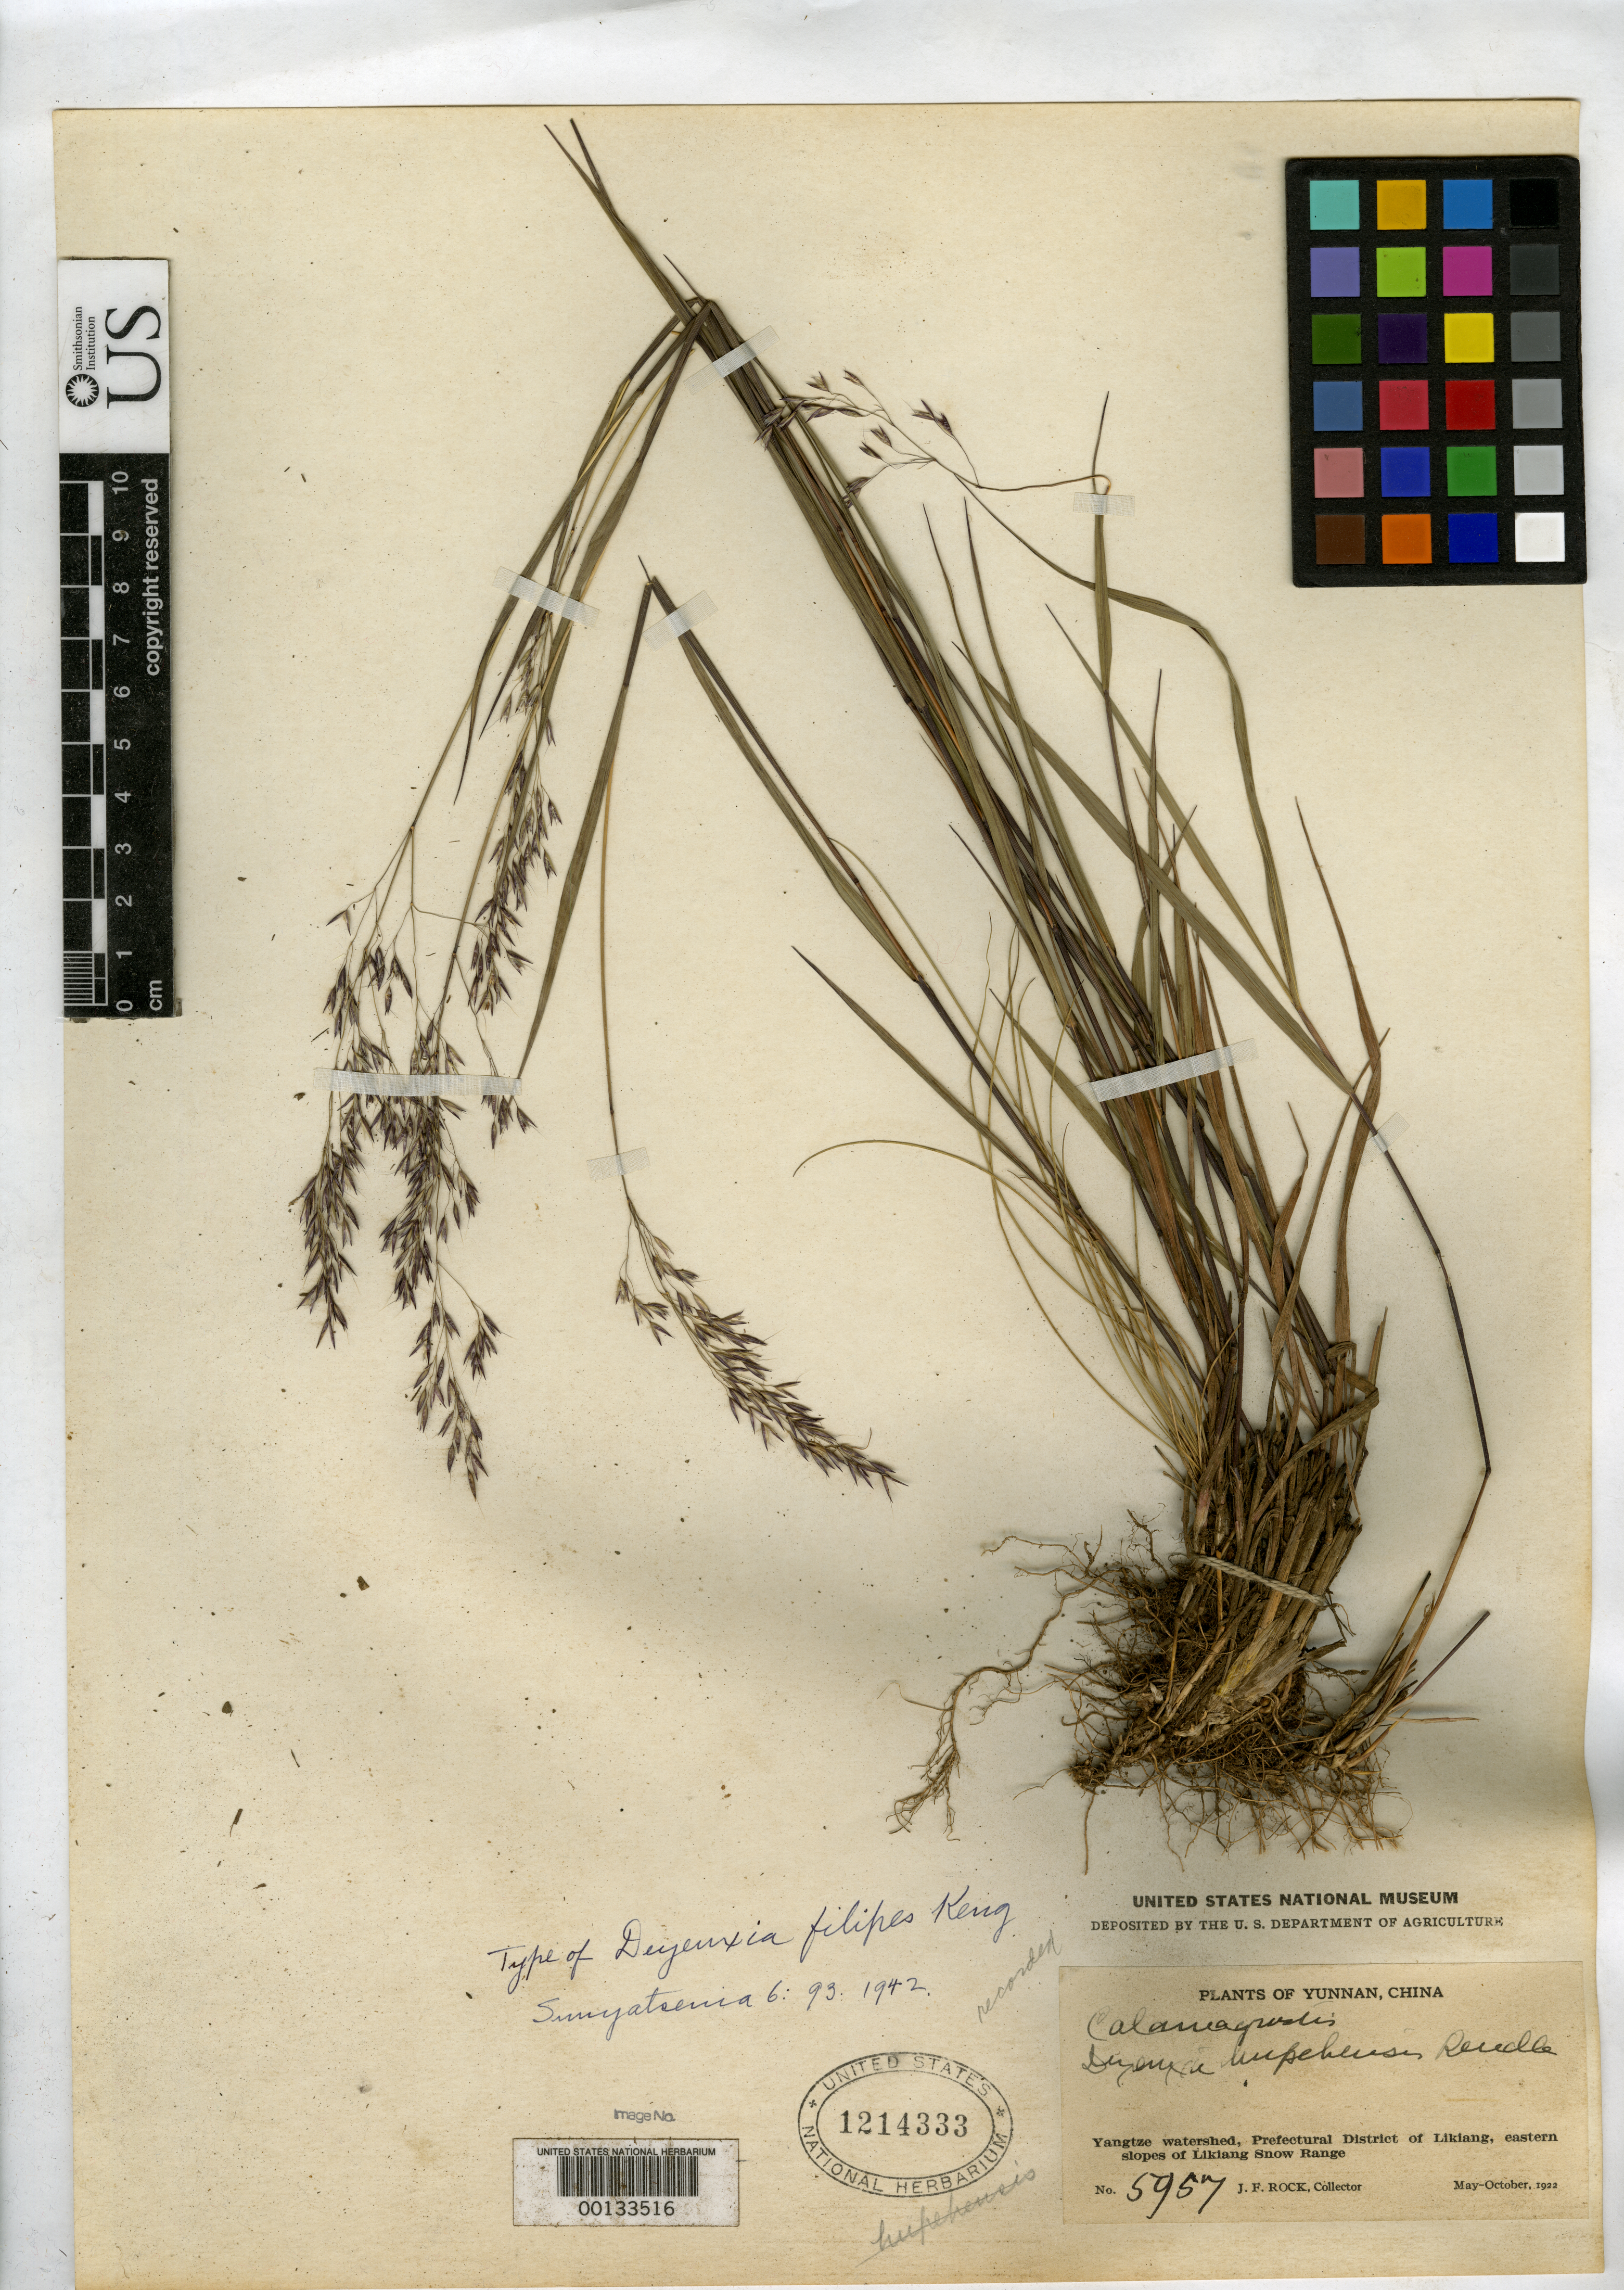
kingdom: Plantae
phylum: Tracheophyta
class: Liliopsida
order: Poales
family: Poaceae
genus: Deyeuxia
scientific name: Deyeuxia filipes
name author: Keng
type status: Holotype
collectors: J. F. Rock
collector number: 5957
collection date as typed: May 1922 to -- Oct 1922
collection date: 1922-05/1922-10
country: China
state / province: Yunnan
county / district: Likiang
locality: Yangtze watershed, eastern slopes of Likiang snow range.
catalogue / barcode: US 1214333